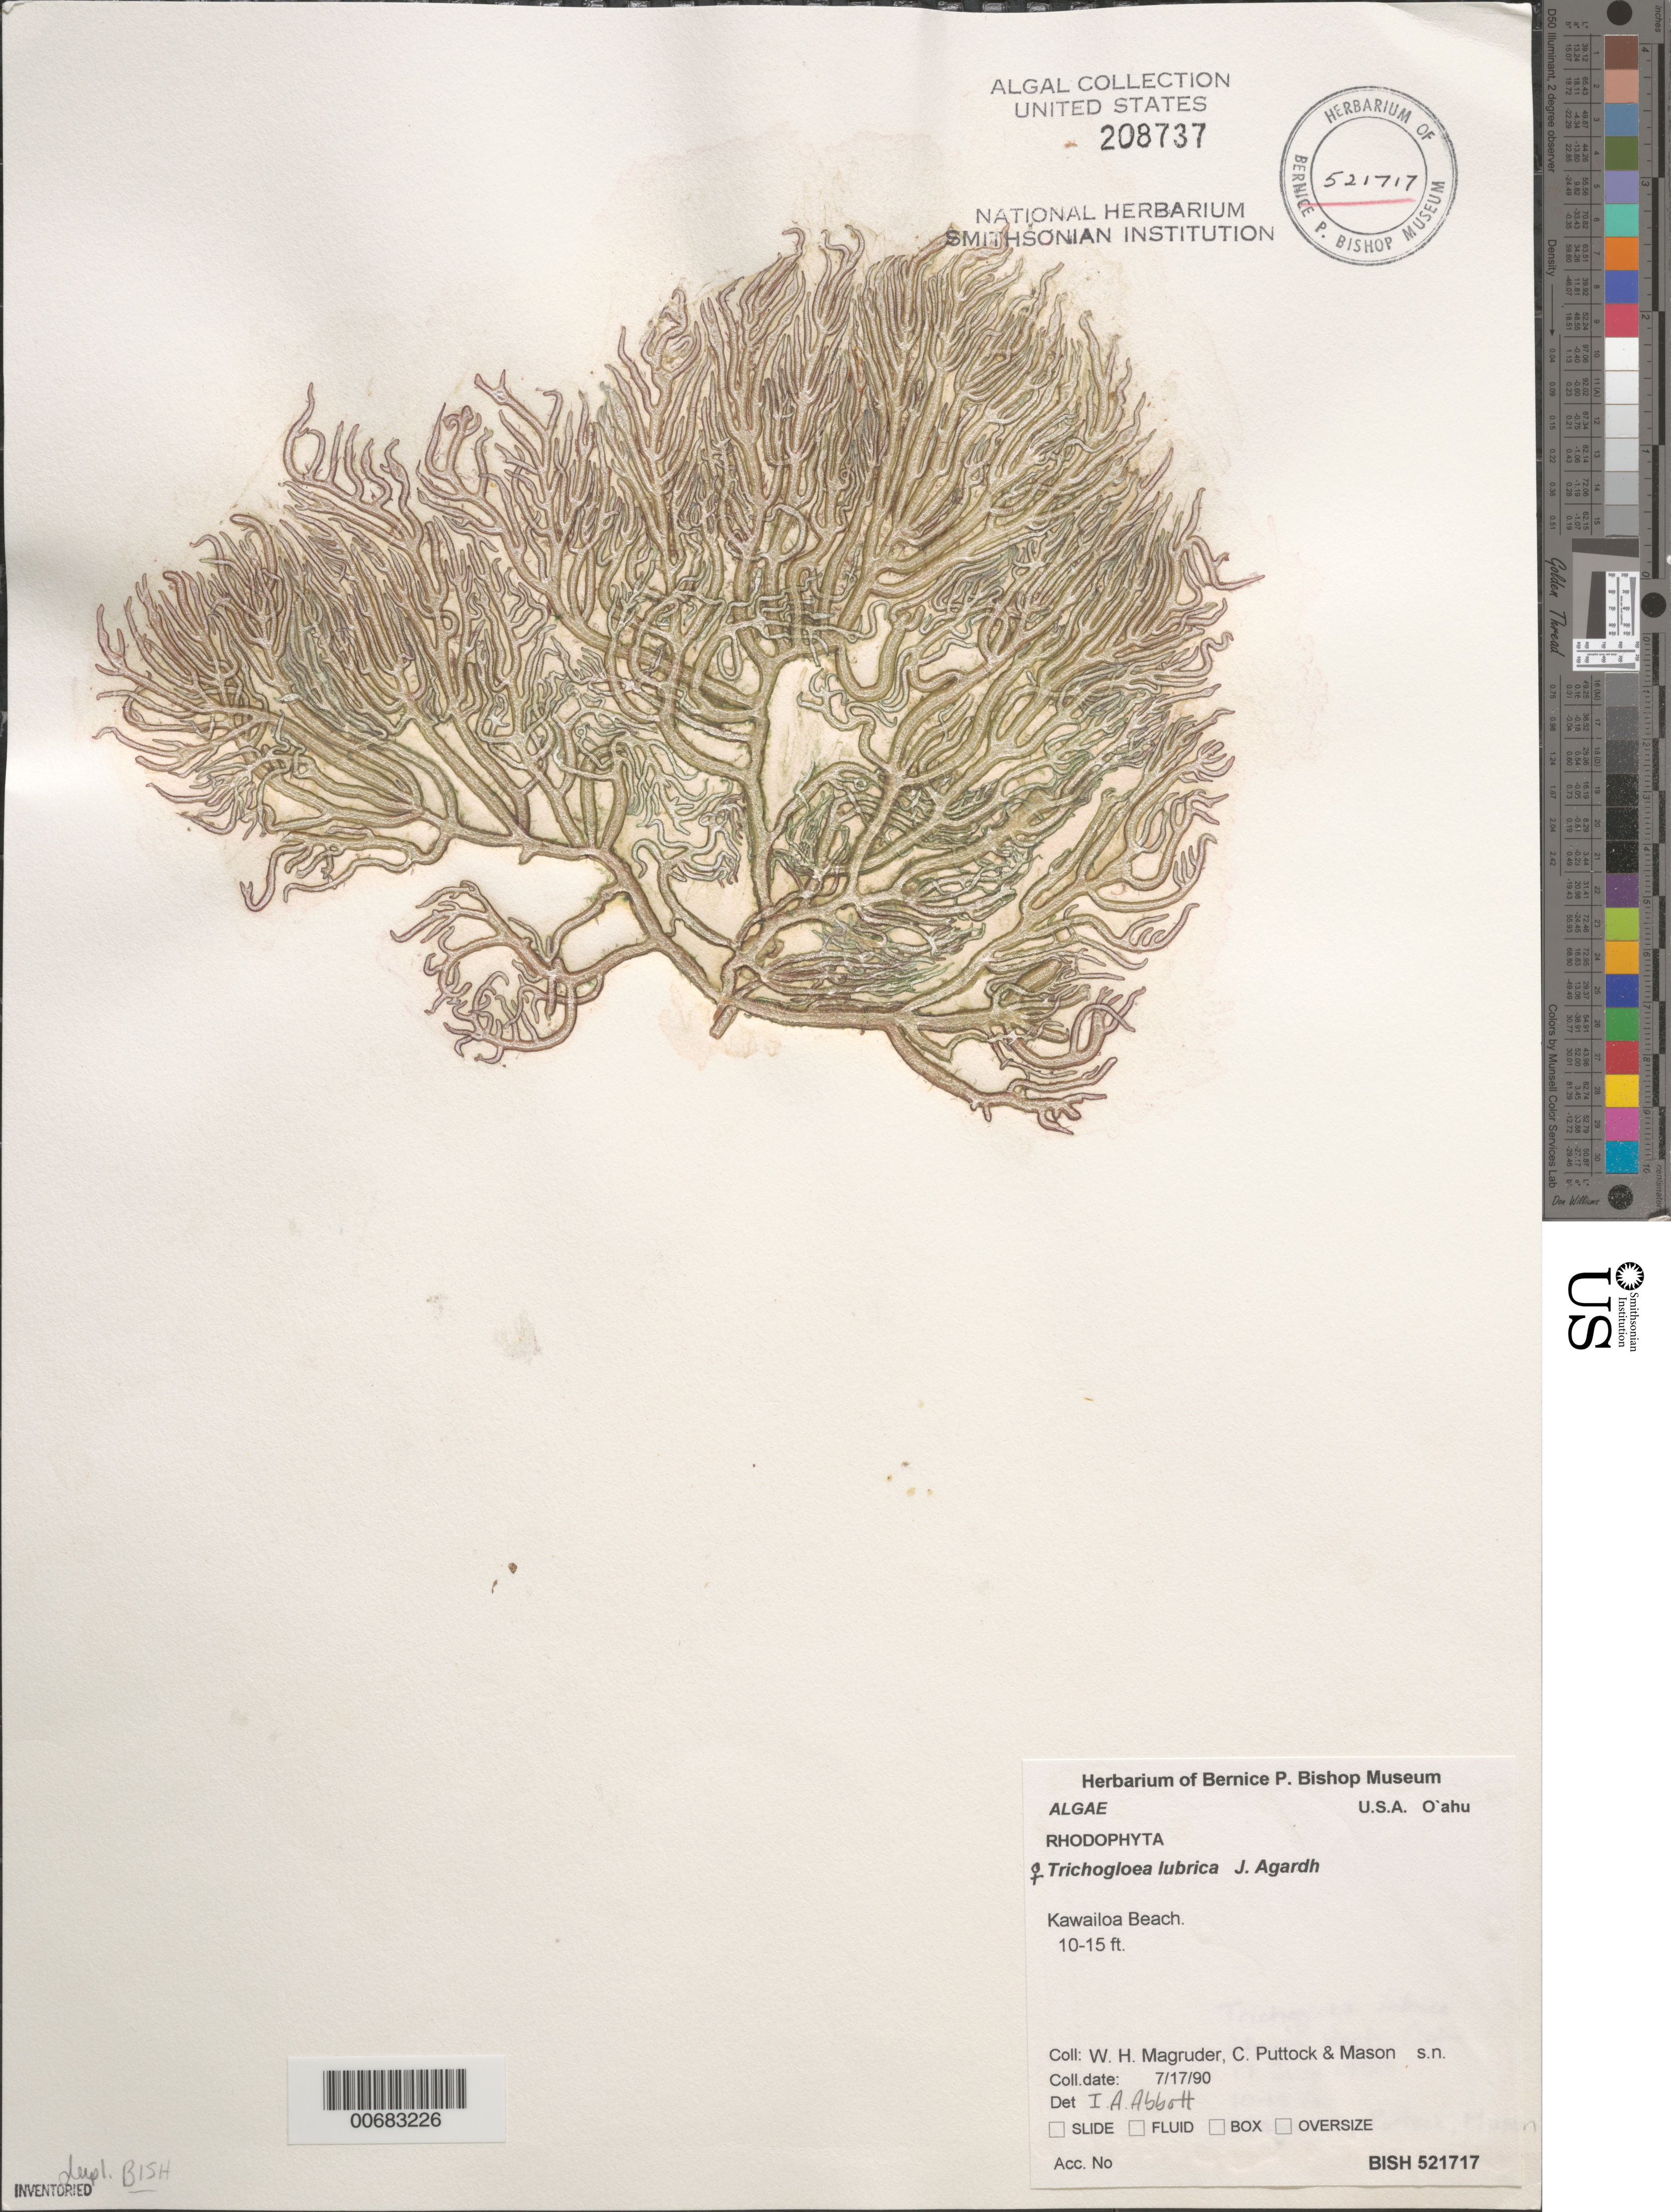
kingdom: Plantae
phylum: Rhodophyta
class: Florideophyceae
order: Nemaliales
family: Liagoraceae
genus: Trichogloea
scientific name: Trichogloea lubrica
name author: J. Agardh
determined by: Abbott, Isabella A.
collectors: W. Magruder, C. Puttock & -. Masson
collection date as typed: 17 Jul 1990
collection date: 1990-07-17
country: United States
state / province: Hawaii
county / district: Honolulu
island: Oahu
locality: Kawailoa Beach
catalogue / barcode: US 208737